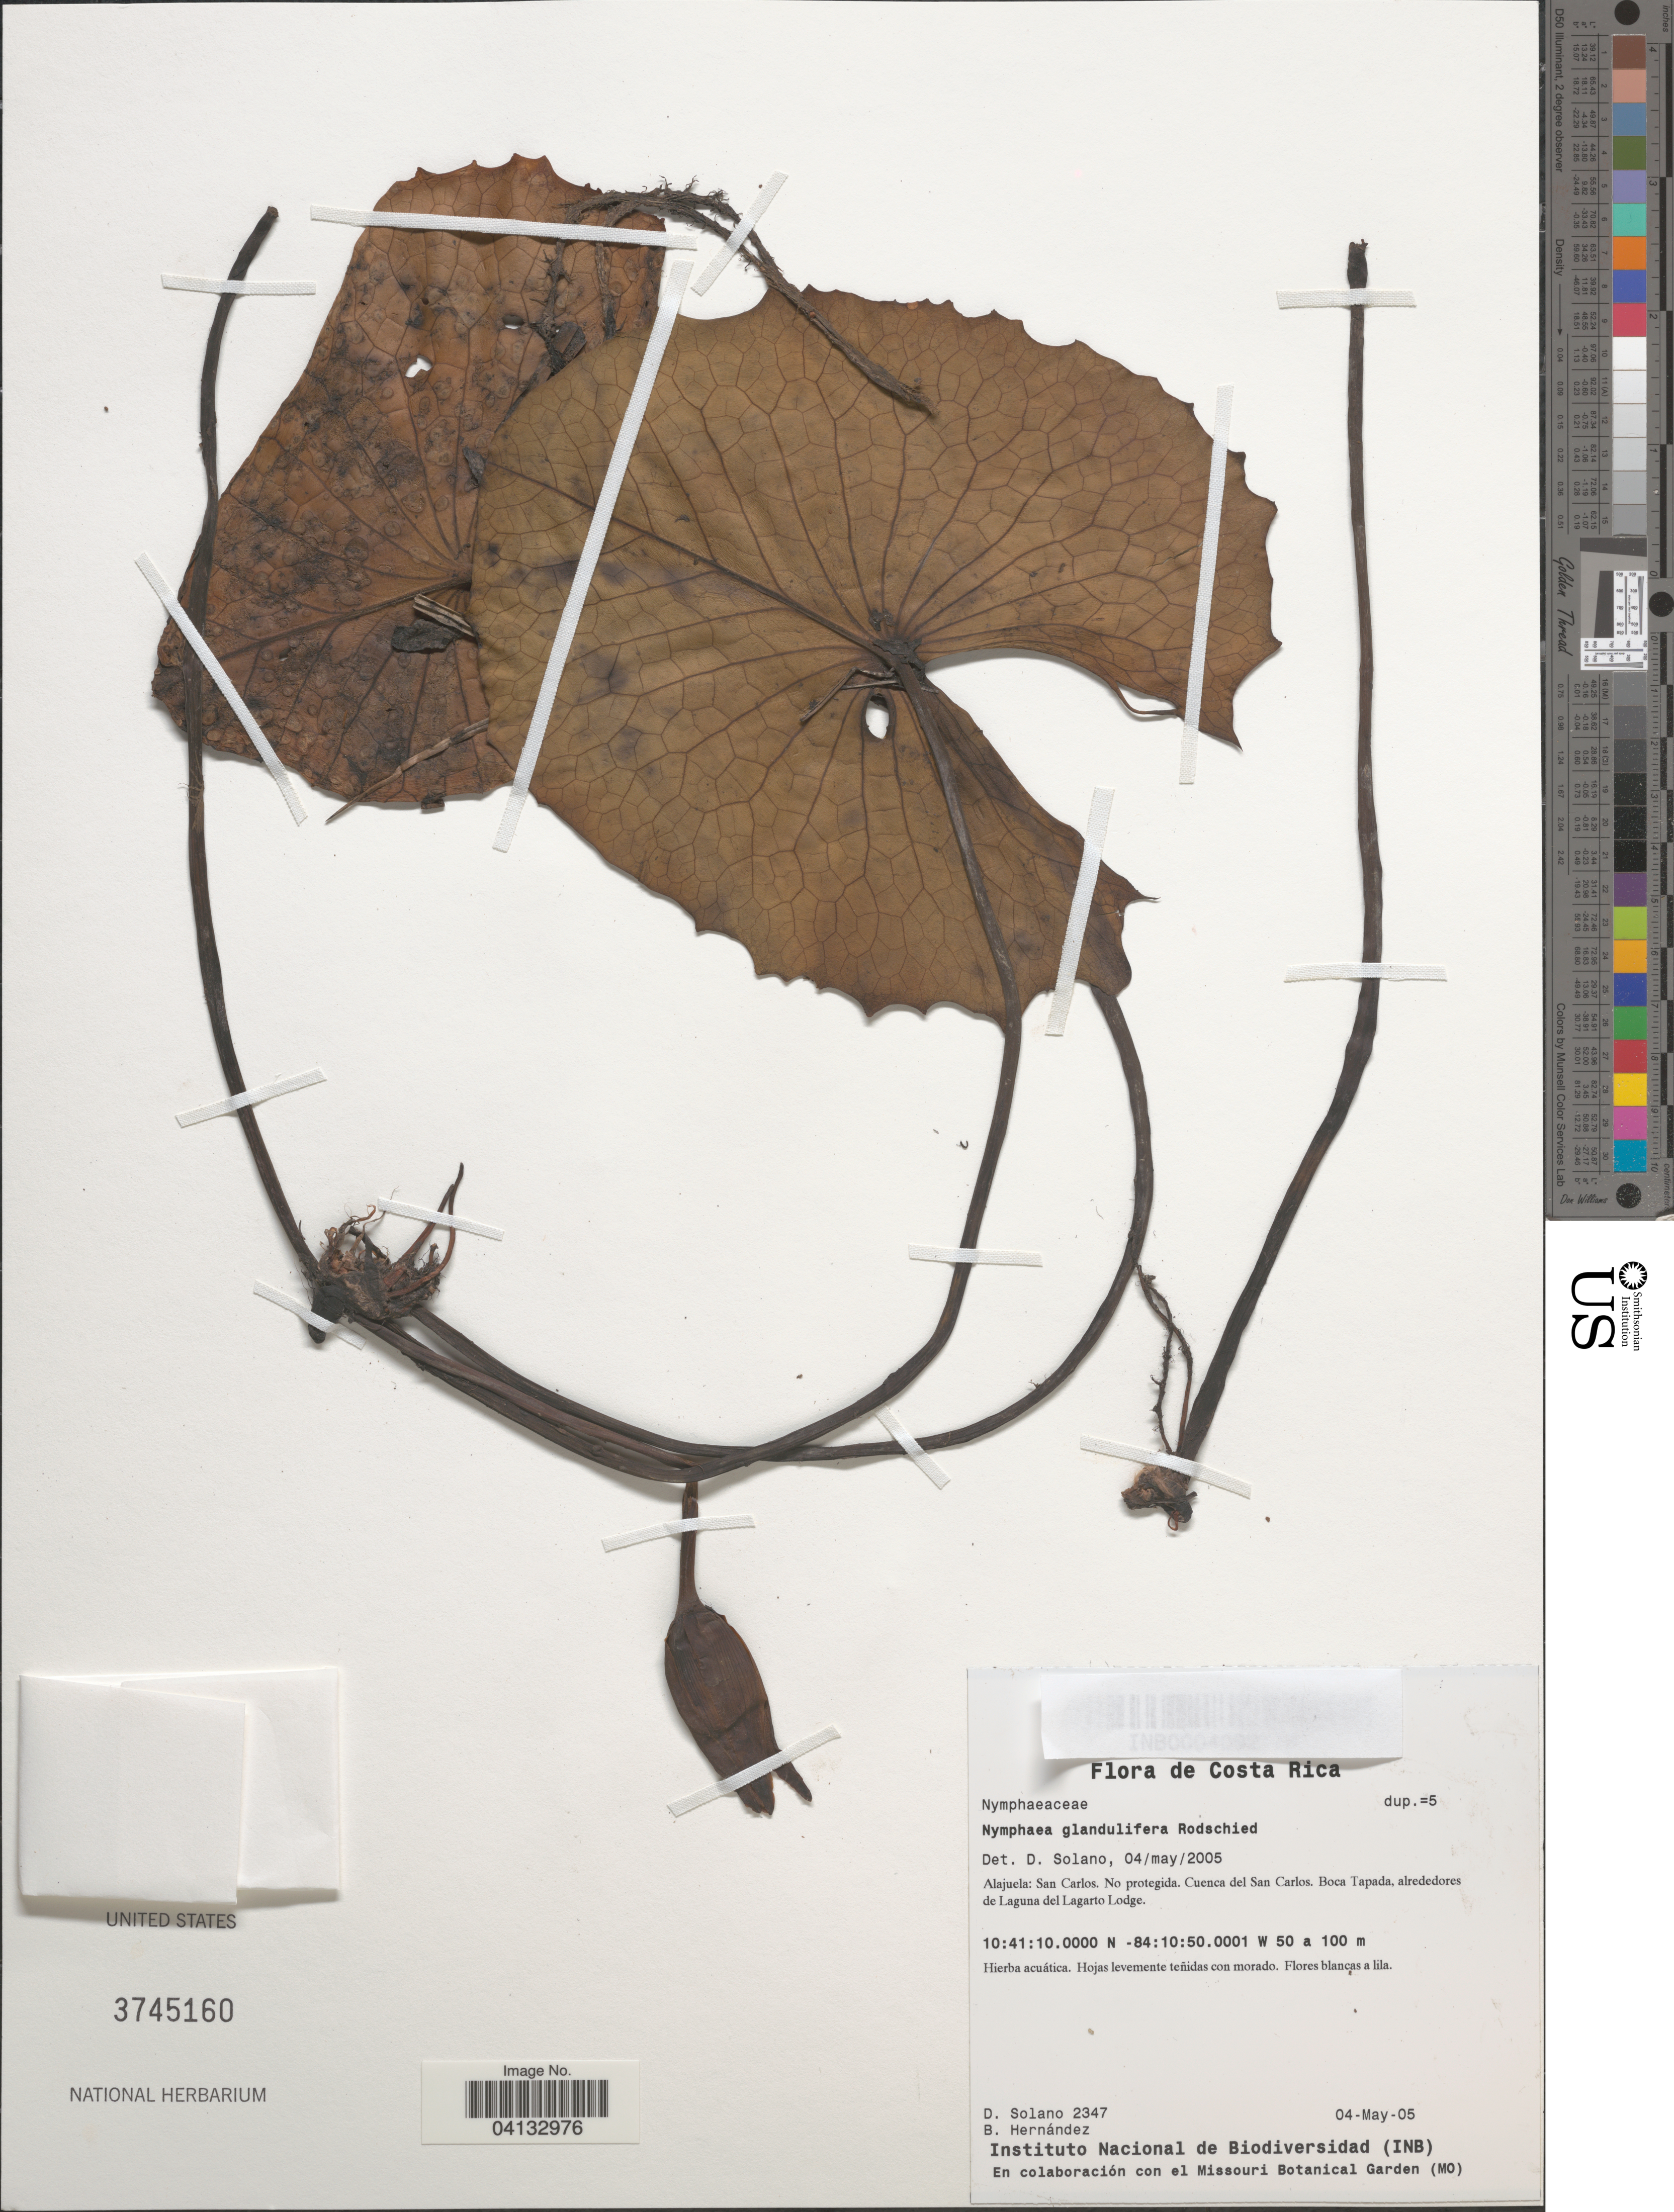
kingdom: Plantae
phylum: Tracheophyta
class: Magnoliopsida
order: Nymphaeales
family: Nymphaeaceae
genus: Nymphaea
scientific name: Nymphaea glandulifera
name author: Rodschied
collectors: D. Solano & B. Hernández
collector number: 2347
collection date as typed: Transcribed d/m/y: 4/5/5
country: Costa Rica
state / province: Alajuela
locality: San Carlos. No protegida. Cuenca del San Carlos. Boca Tapada, alrededores de Laguna del Lagarto Lodge.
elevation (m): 50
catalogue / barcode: US 3745160